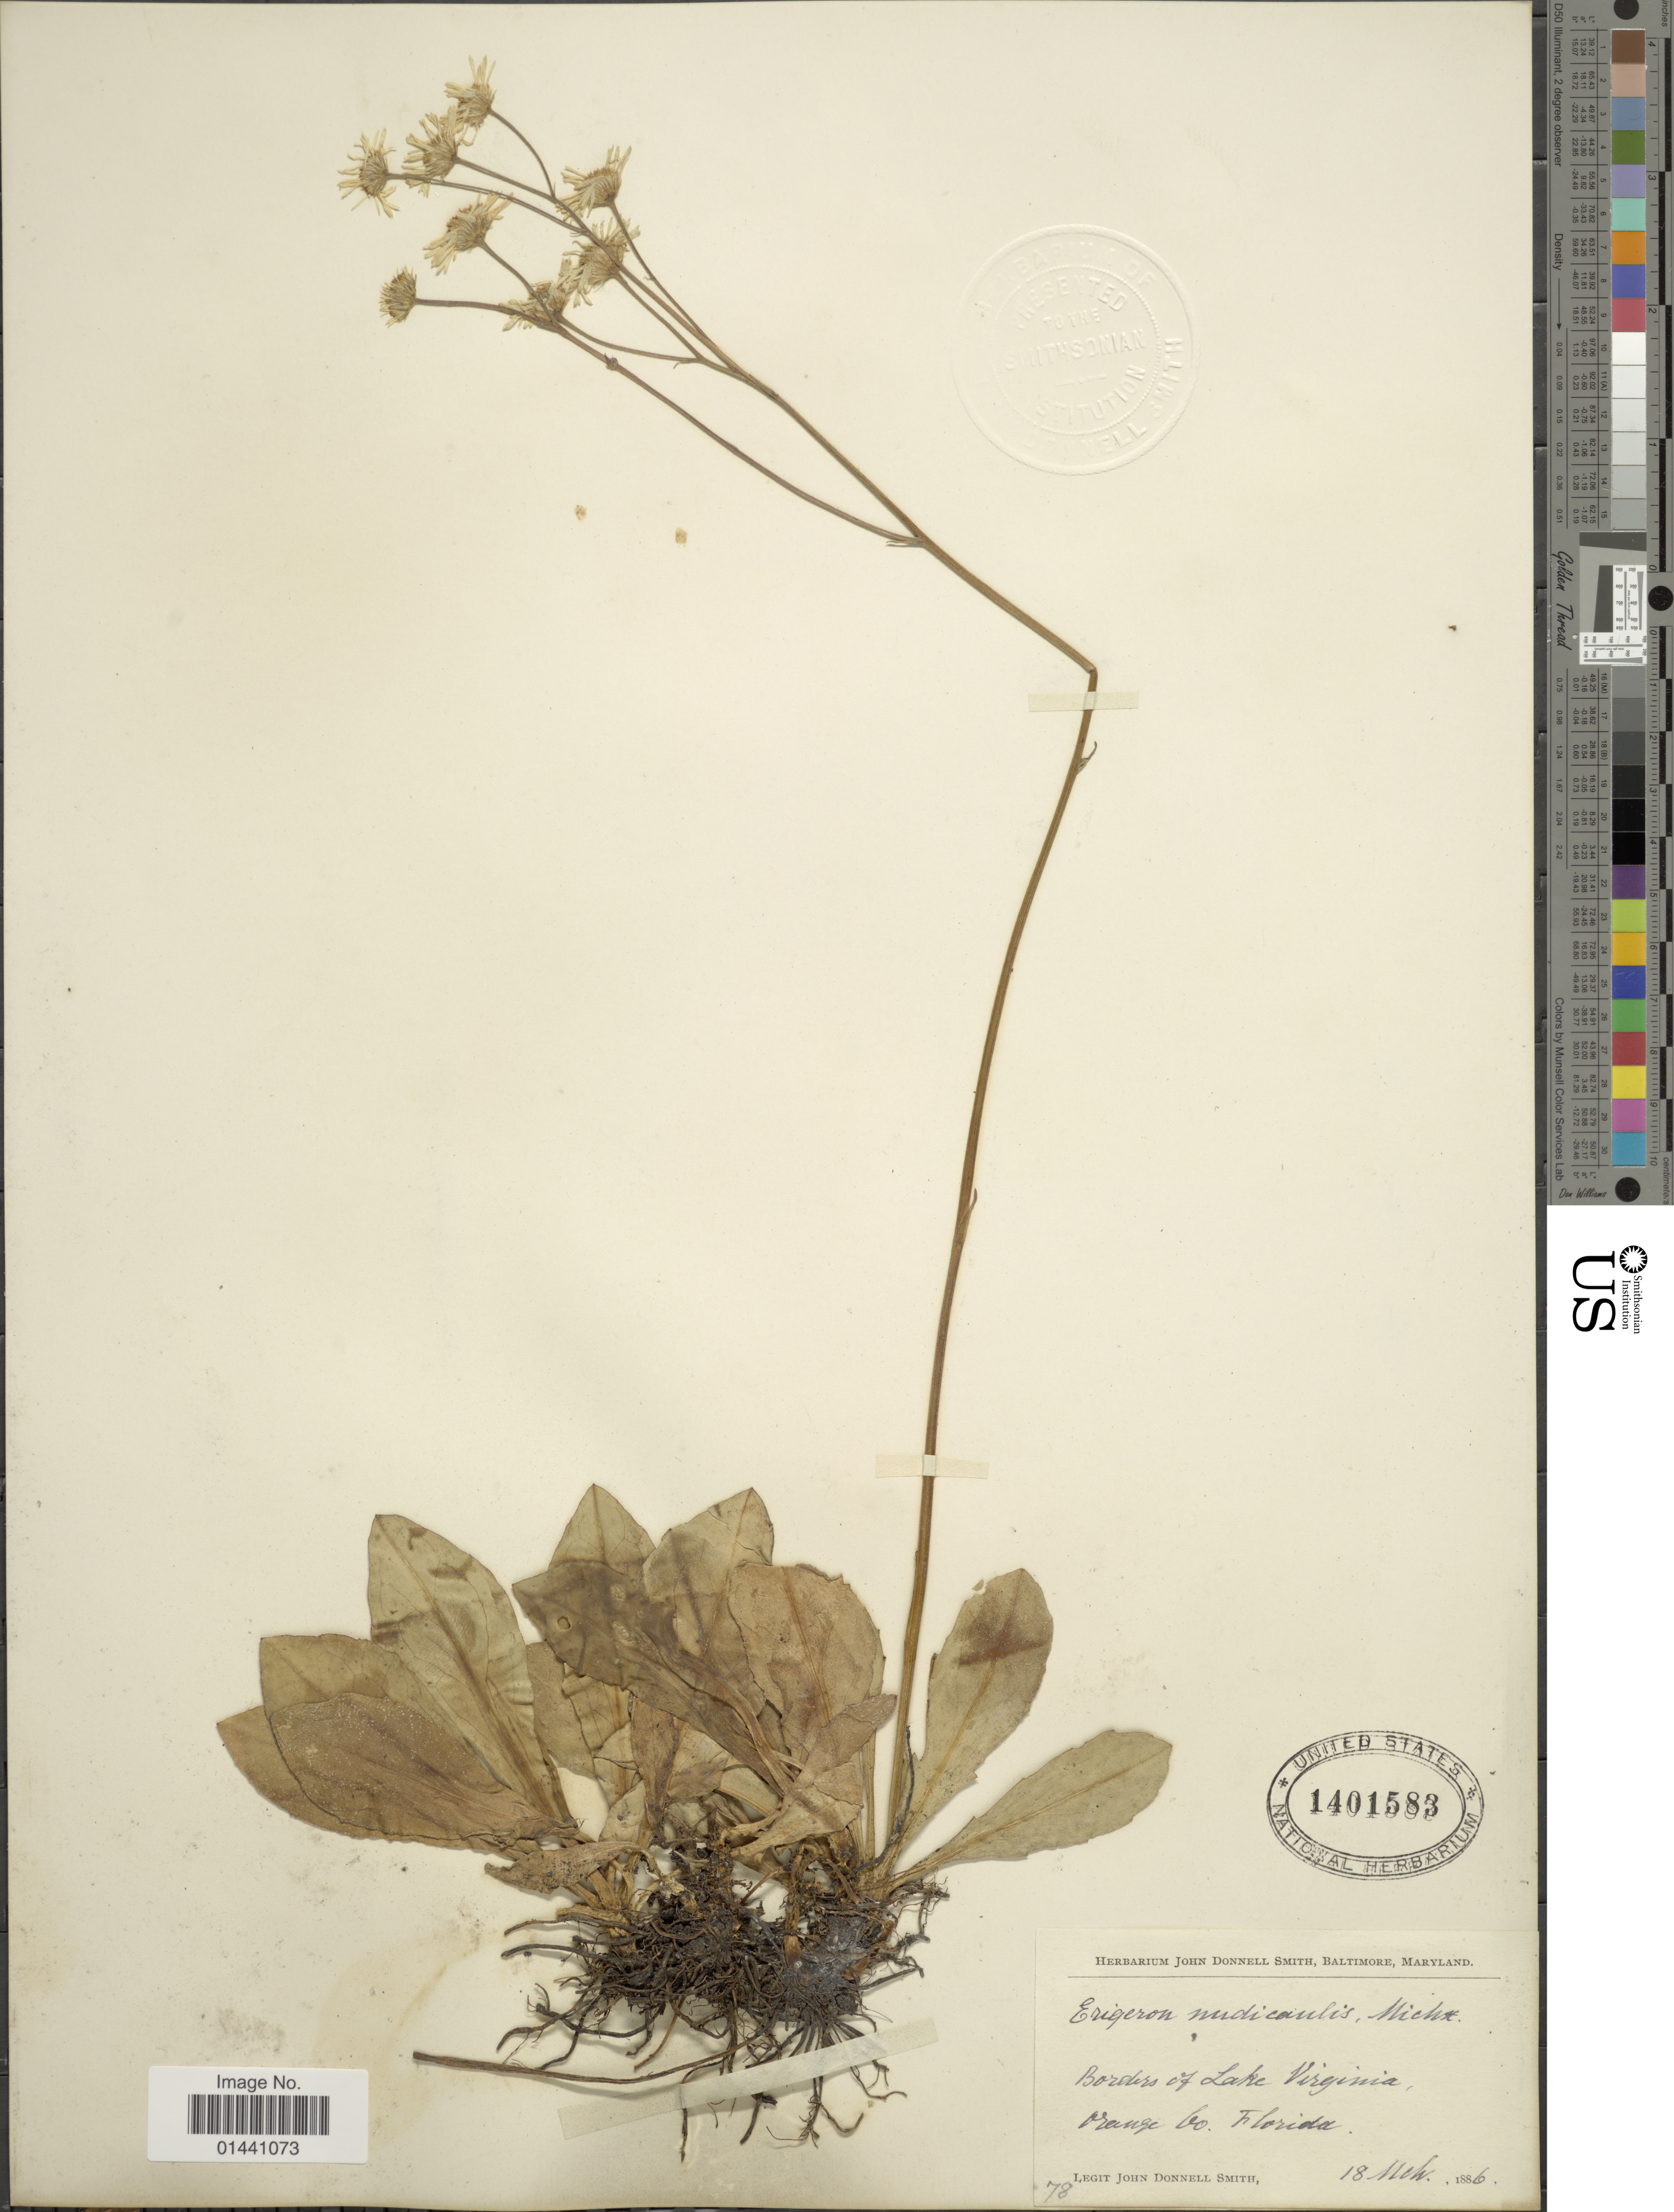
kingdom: Plantae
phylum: Tracheophyta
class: Magnoliopsida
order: Asterales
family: Asteraceae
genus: Erigeron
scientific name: Erigeron vernus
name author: (L.) Torr. & A. Gray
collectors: J. Donnell Smith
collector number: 78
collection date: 1886-03-18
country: United States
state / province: Florida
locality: Borders of Lake Virginia, Orange Co.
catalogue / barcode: US 1401583